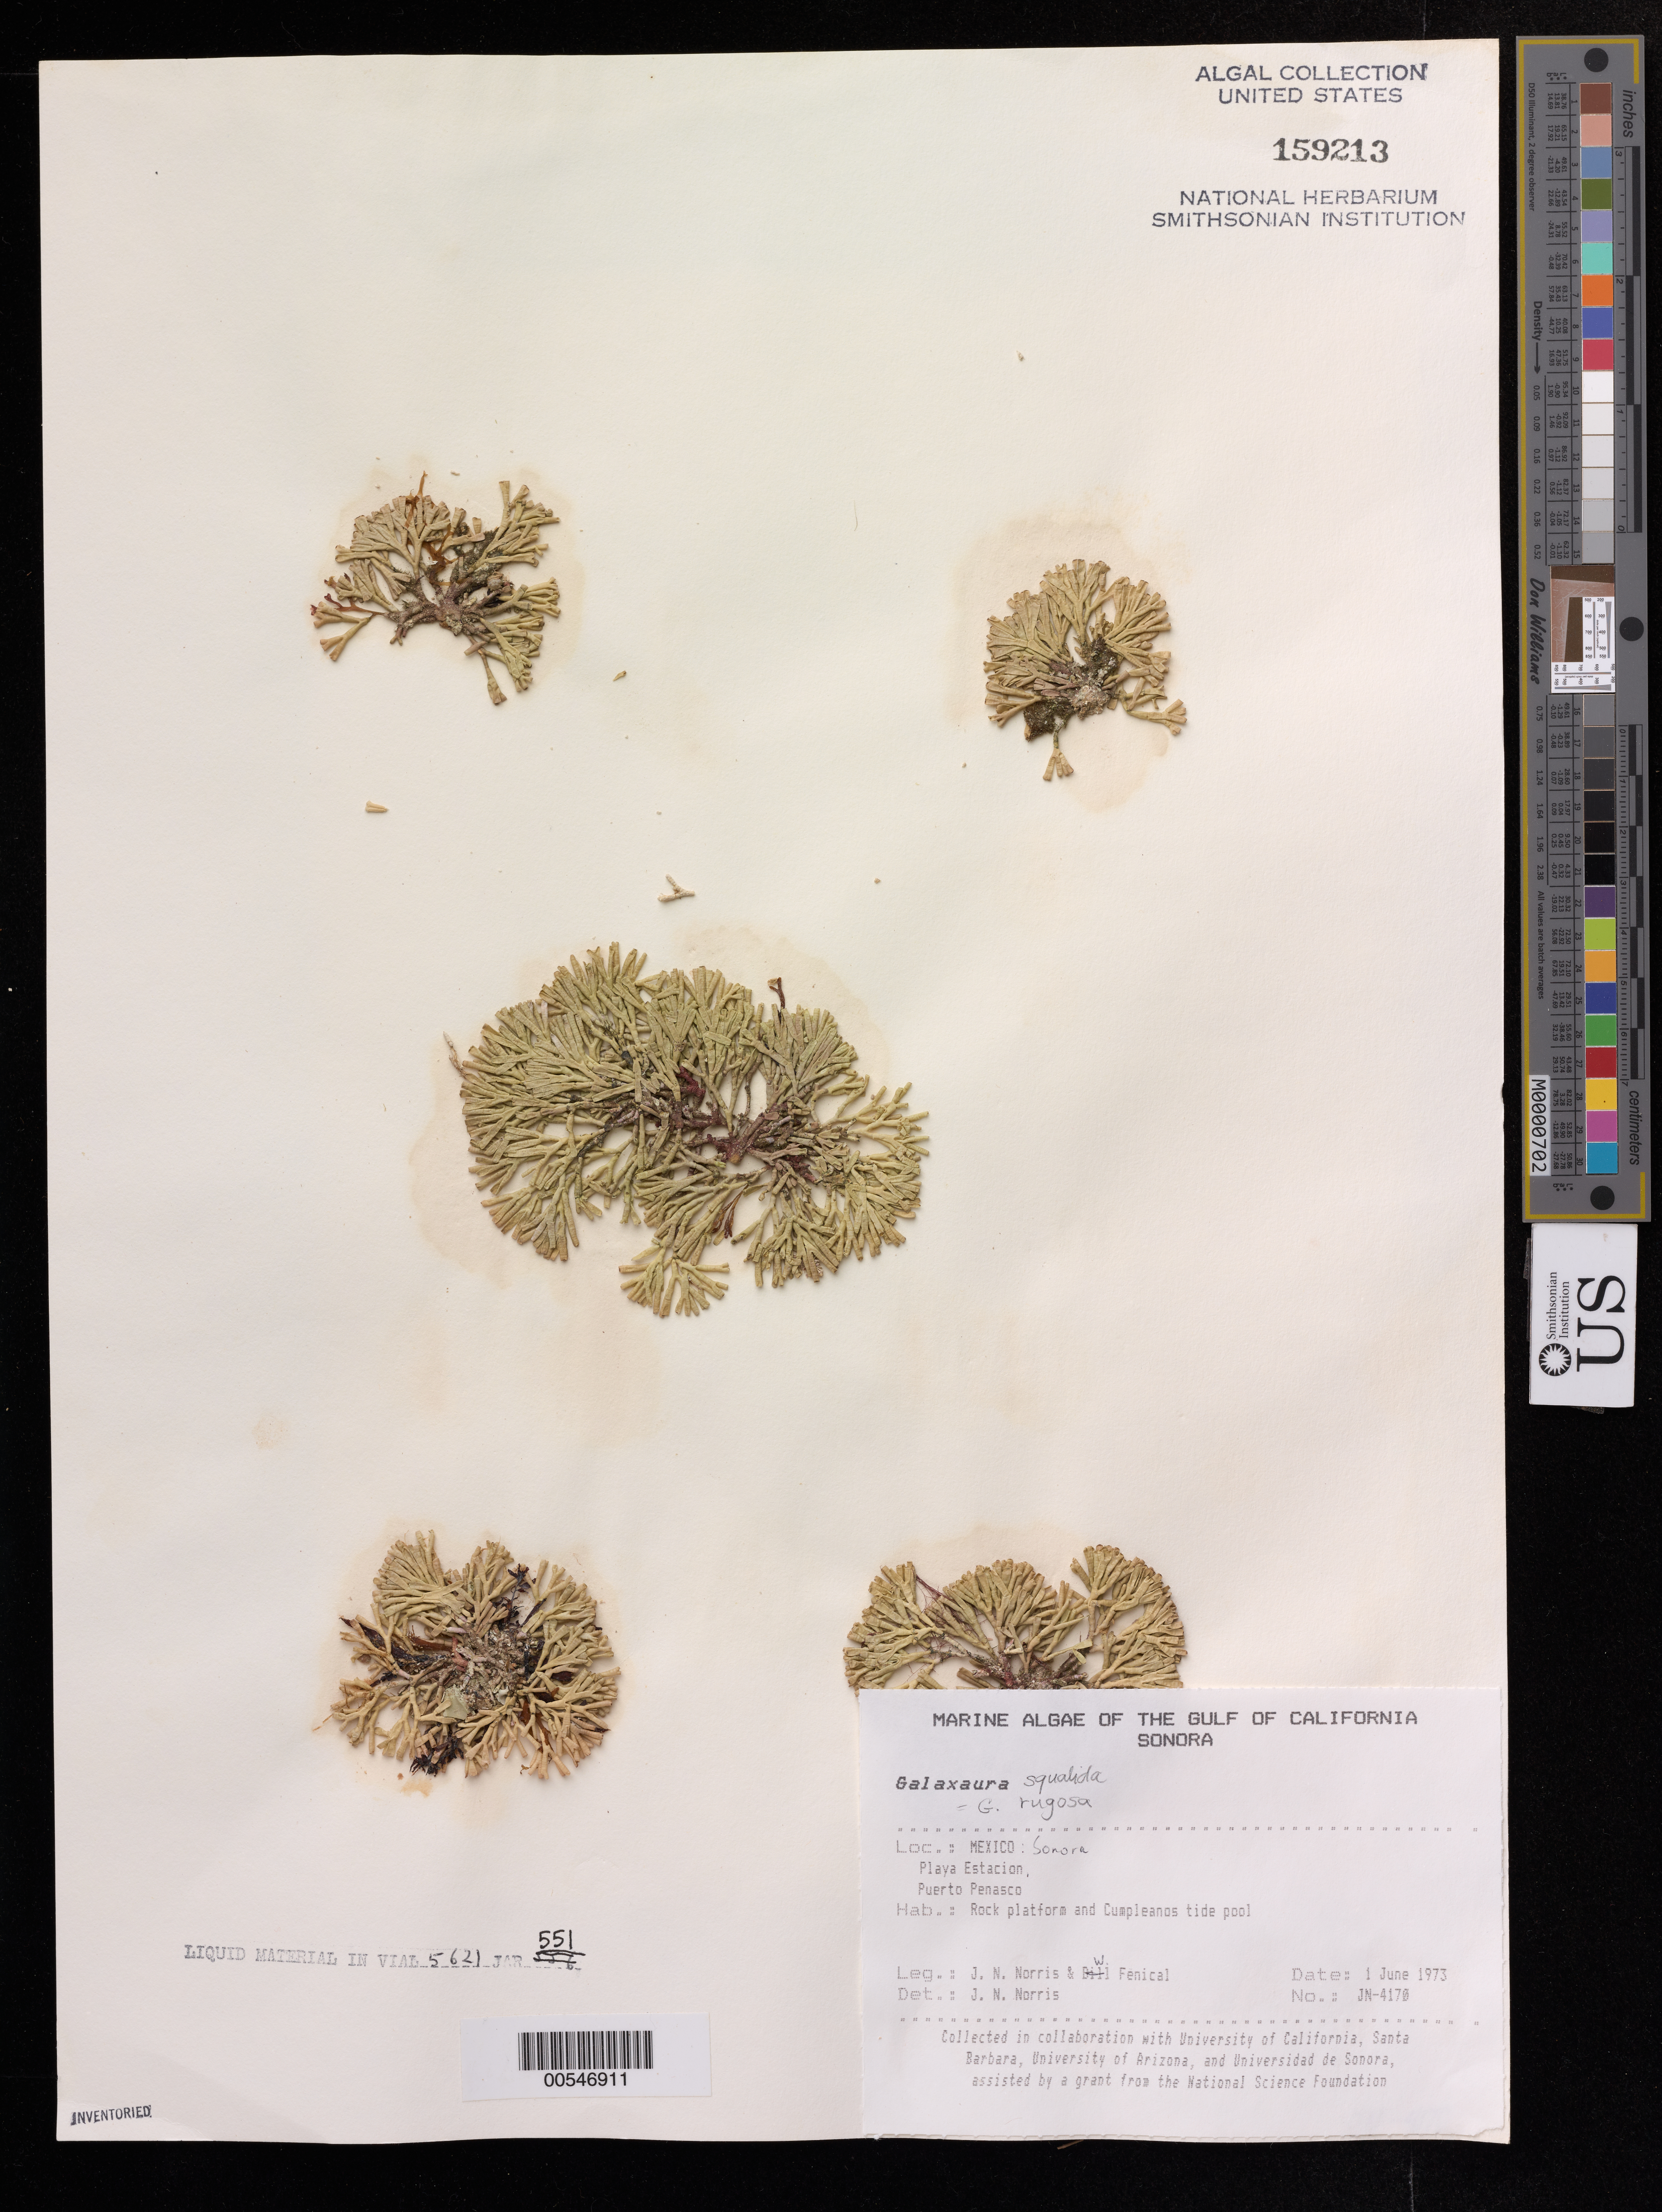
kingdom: Plantae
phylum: Rhodophyta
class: Florideophyceae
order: Nemaliales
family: Galaxauraceae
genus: Galaxaura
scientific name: Galaxaura sp.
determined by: Norris, James N.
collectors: J. N. Norris & W. Fenical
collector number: JN-4170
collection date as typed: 01 Jun 1973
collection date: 1973-06-01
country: Mexico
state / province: Sonora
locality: Playa Estacion, Puerto Penasco, Cumpleanos Tide Pool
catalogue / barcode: US 159213